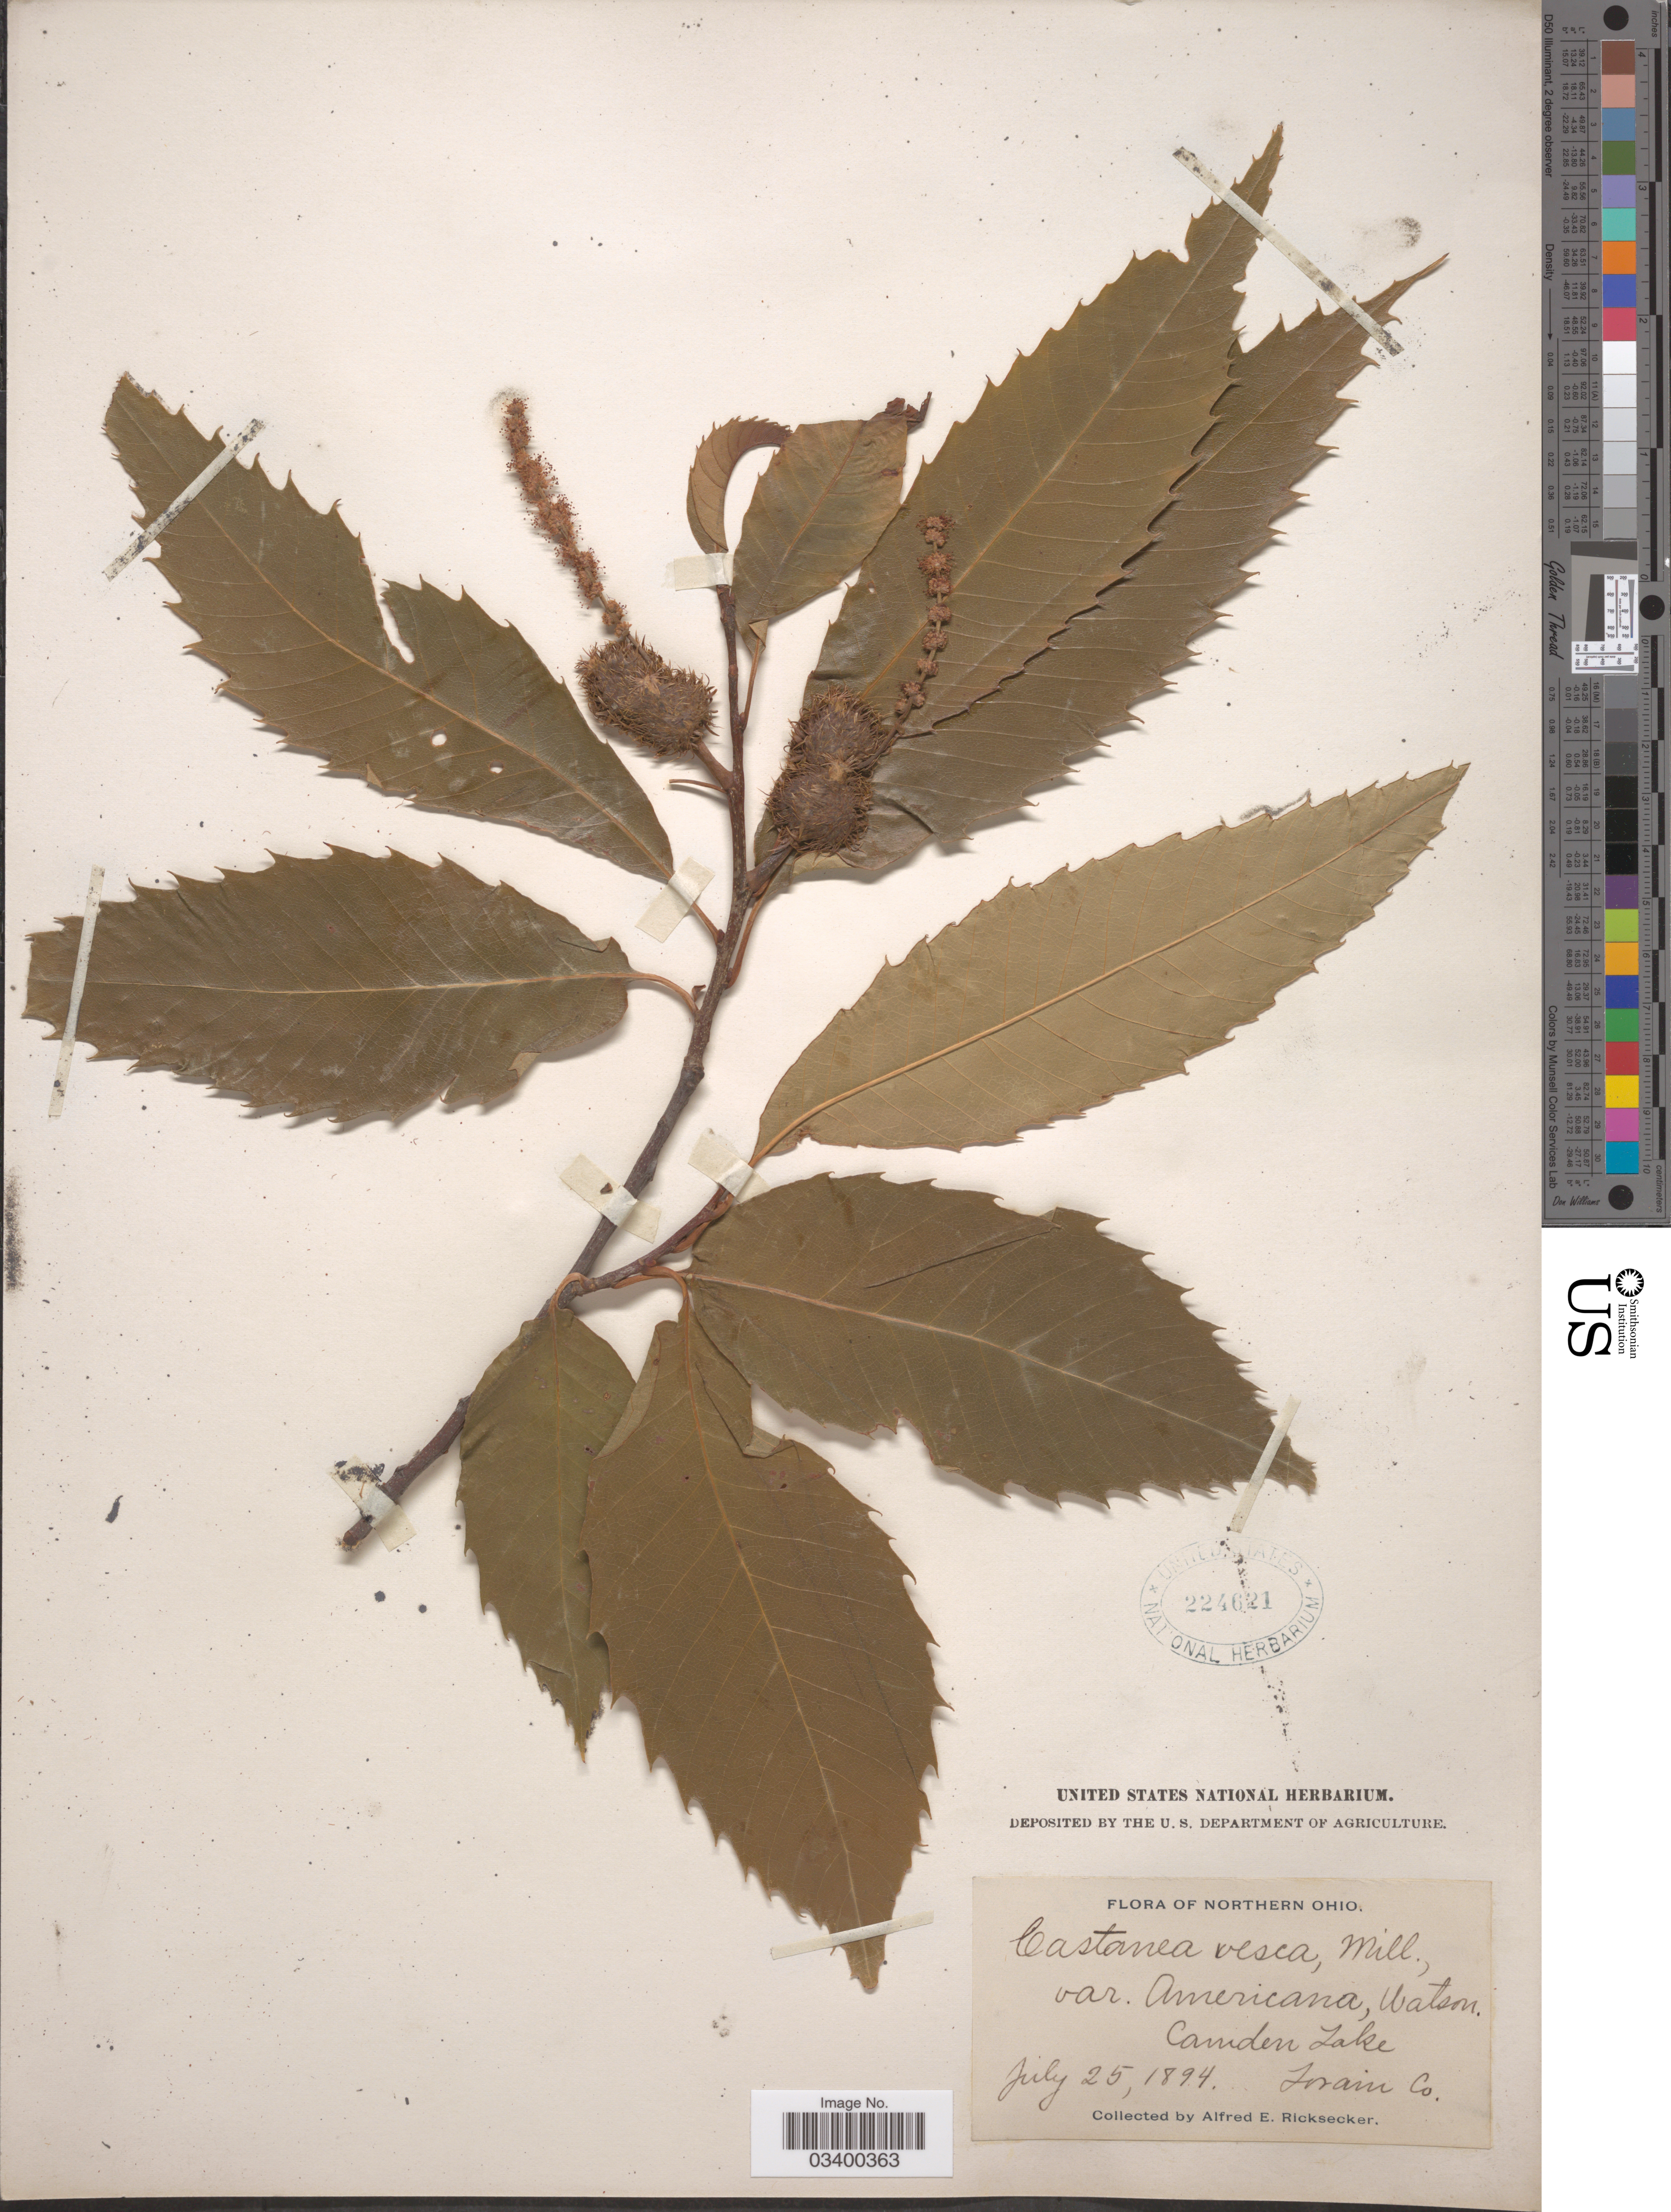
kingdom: Plantae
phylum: Tracheophyta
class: Magnoliopsida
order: Fagales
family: Fagaceae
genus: Castanea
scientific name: Castanea dentata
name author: (Marshall) Borkh.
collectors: A. E. Ricksecker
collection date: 1894-07-25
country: United States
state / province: Ohio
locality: Northern Ohio. Camden Lake. Lorain Co.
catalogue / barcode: US 224621